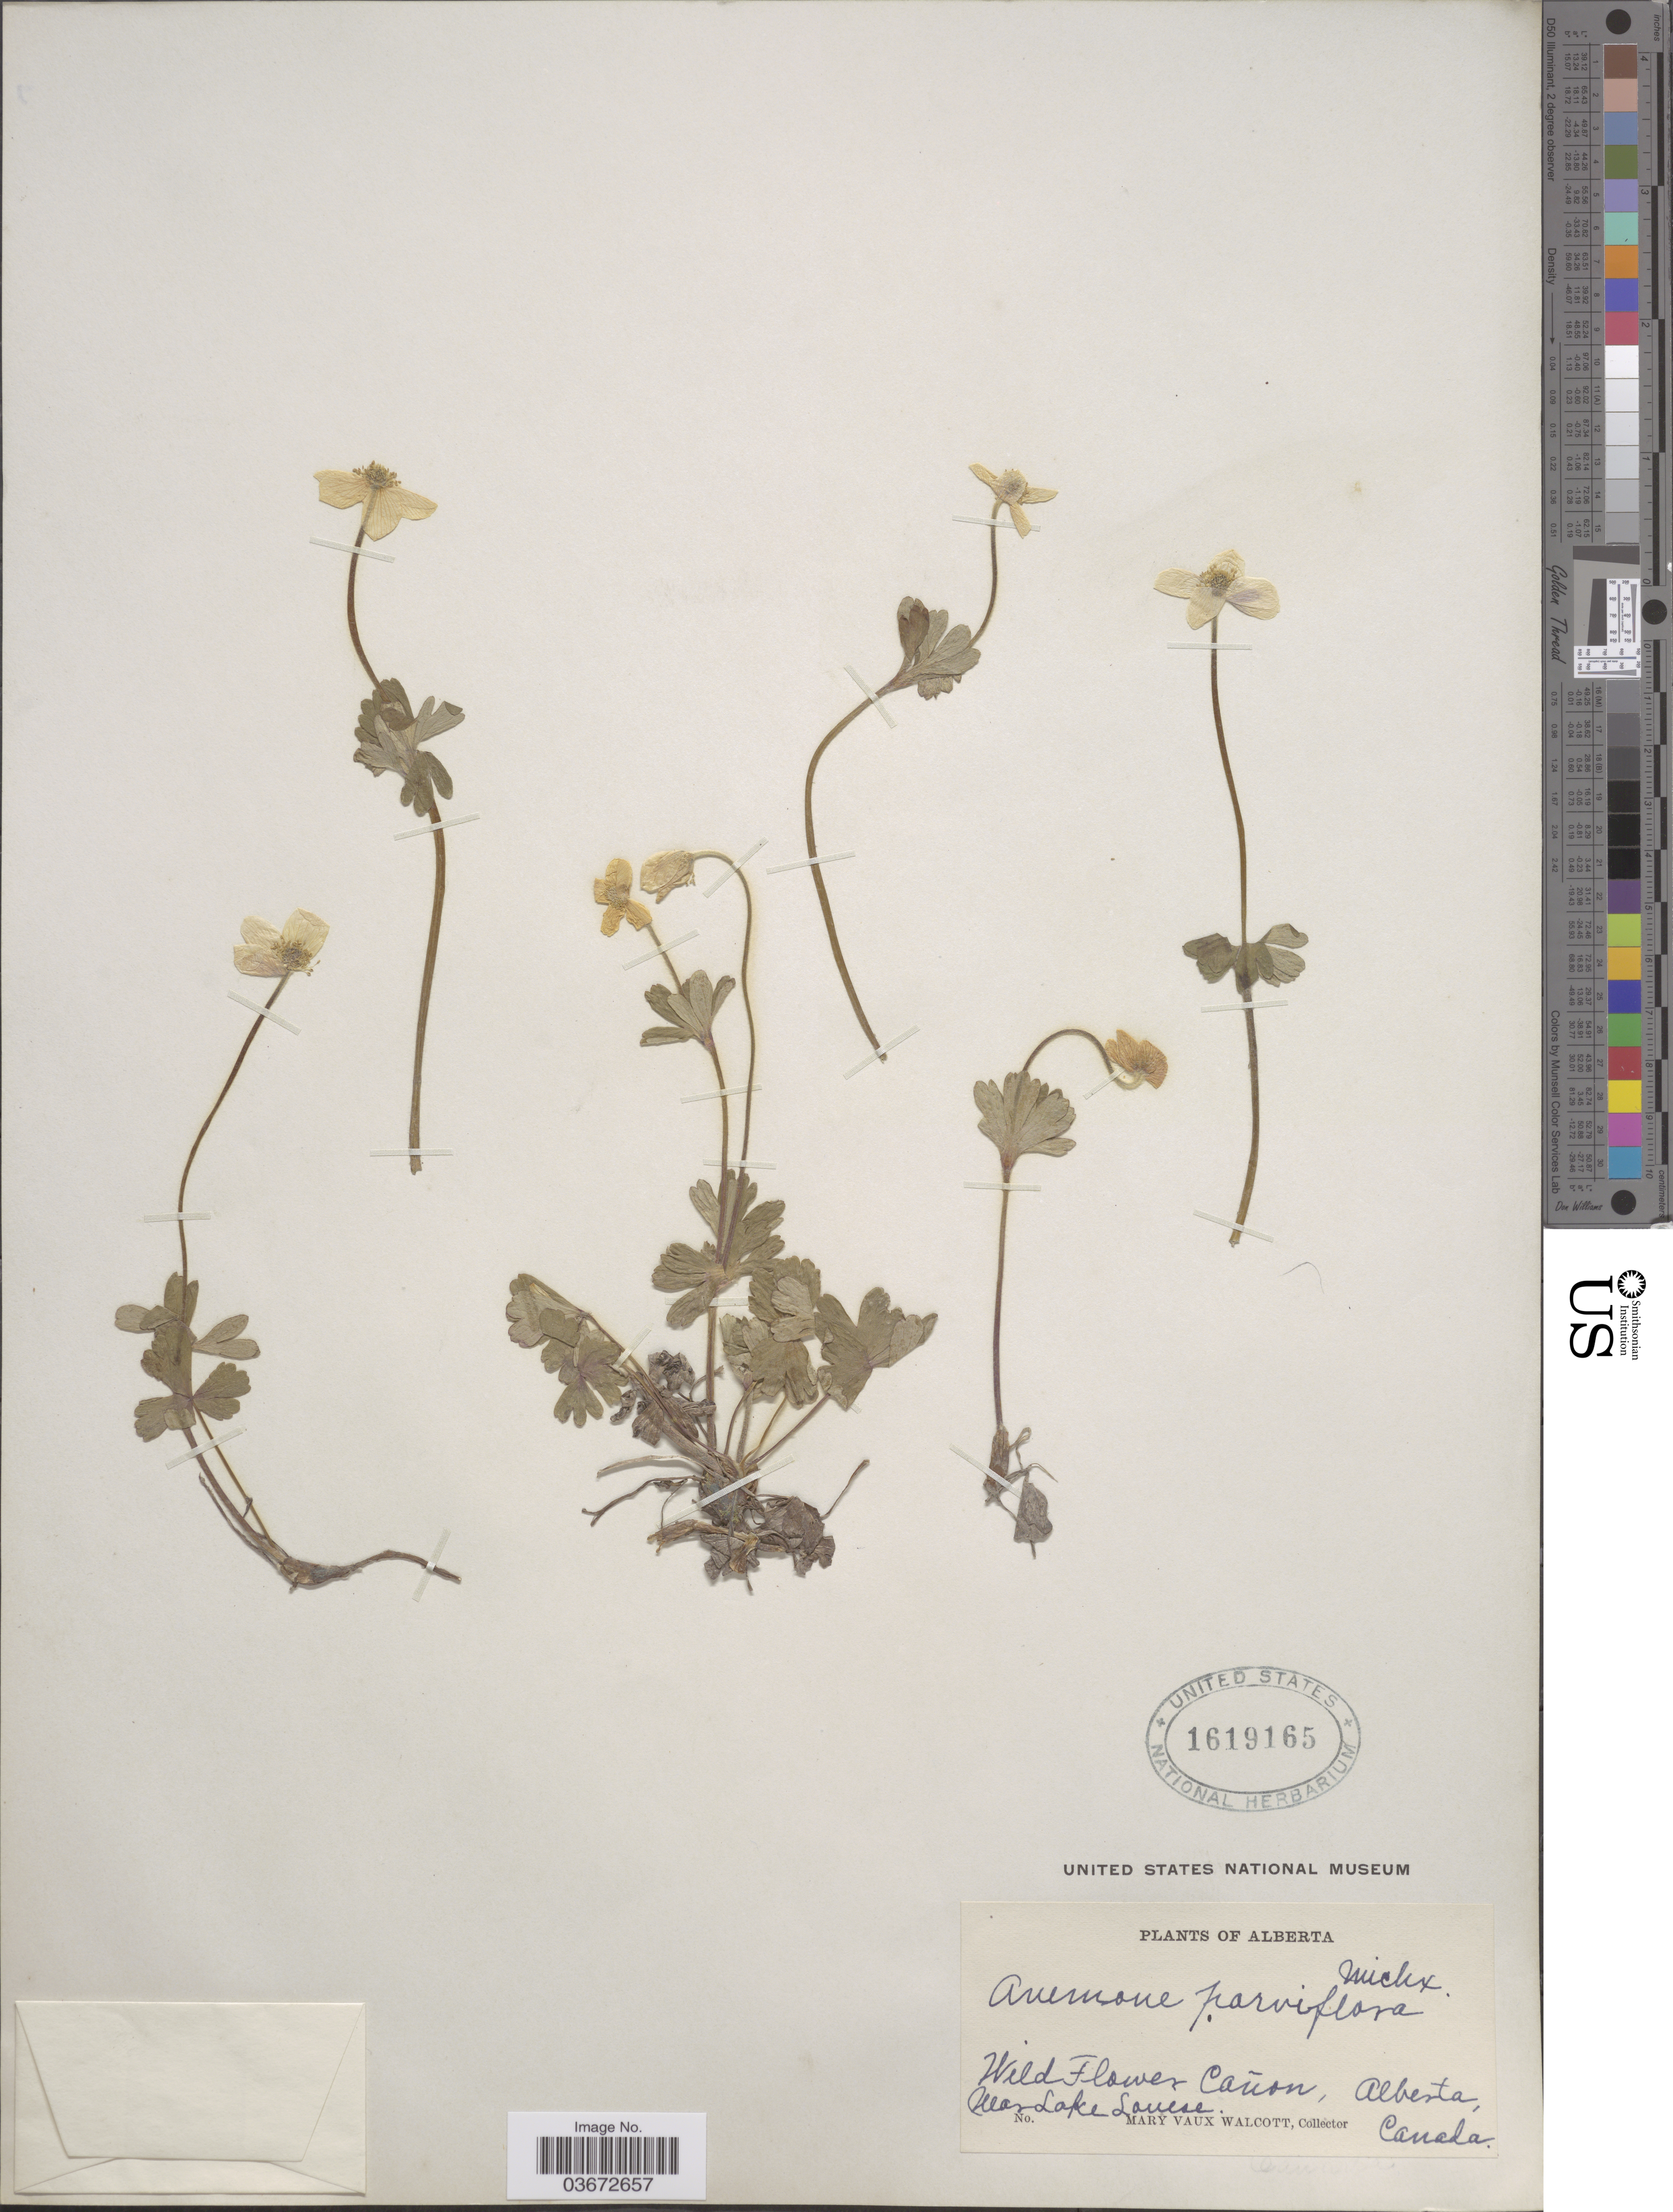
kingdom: Plantae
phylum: Tracheophyta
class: Magnoliopsida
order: Ranunculales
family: Ranunculaceae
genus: Anemone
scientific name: Anemone parviflora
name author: Michx.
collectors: M. Walcott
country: Canada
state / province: Alberta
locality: Wild Flower Cañon, near Lake Louise.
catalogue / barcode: US 1619165